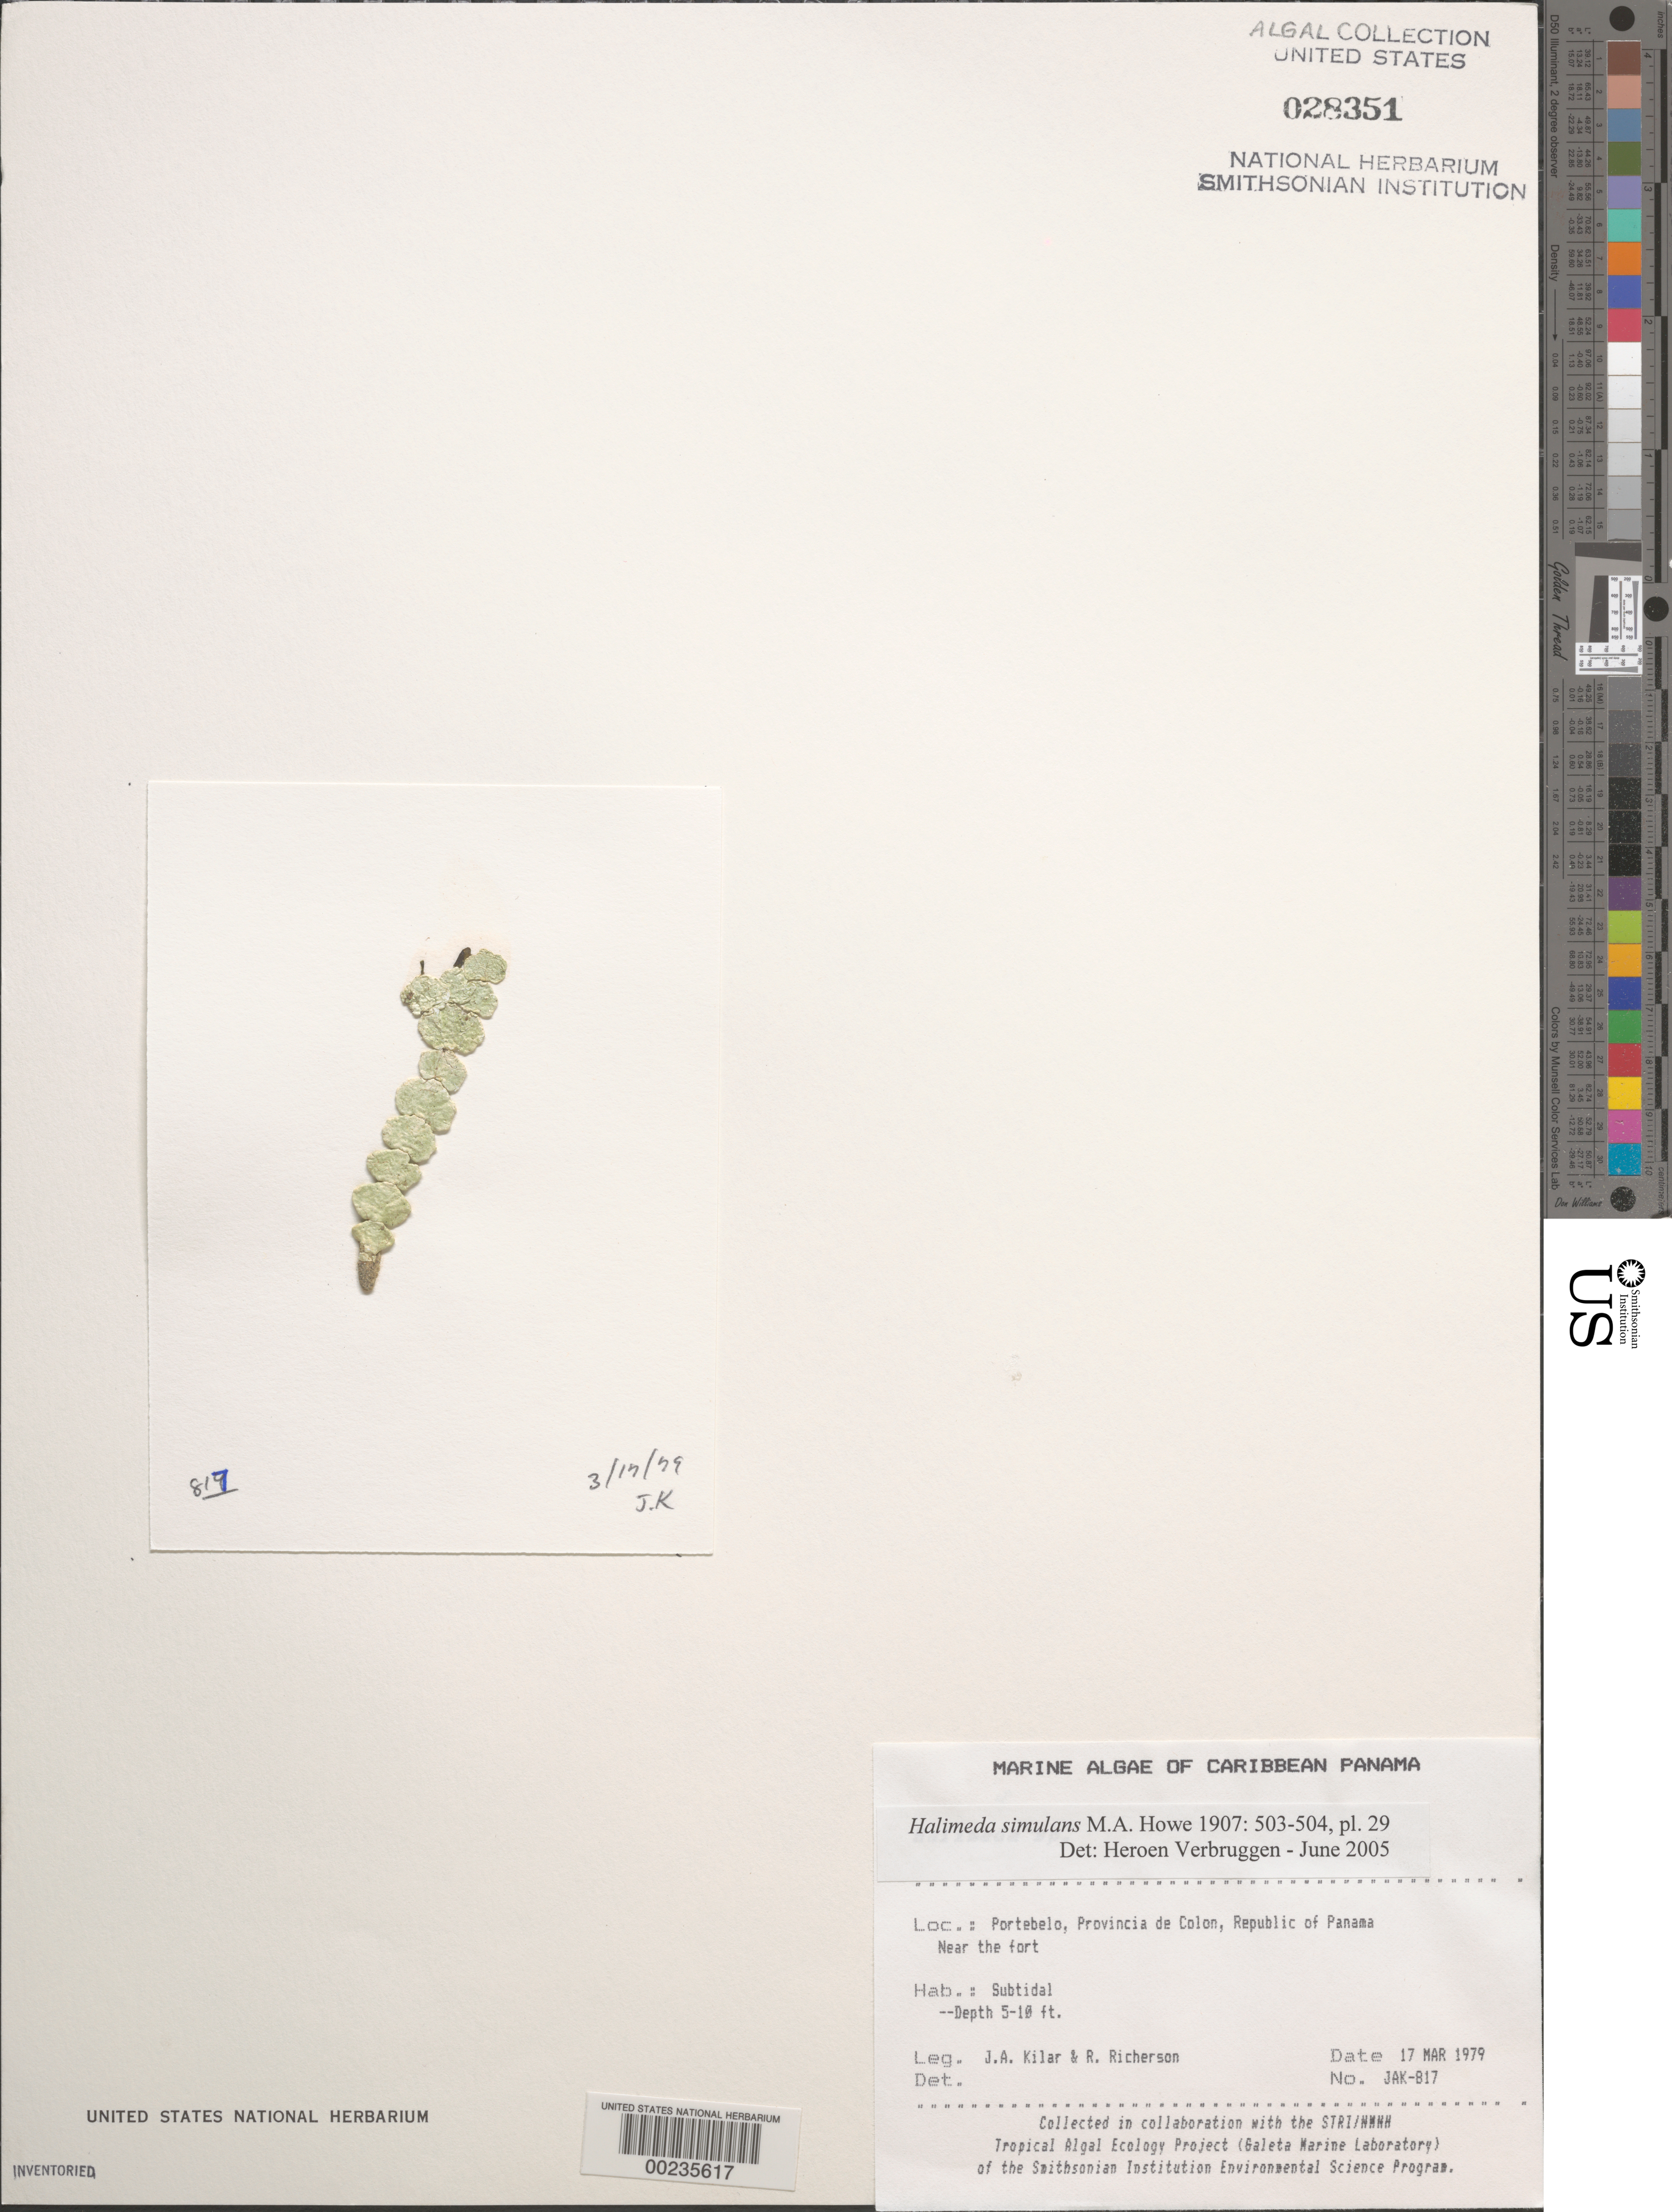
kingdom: Plantae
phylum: Chlorophyta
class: Ulvophyceae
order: Bryopsidales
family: Halimedaceae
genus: Halimeda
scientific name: Halimeda simulans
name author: M. Howe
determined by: Verbruggen, H.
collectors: J. A. Kilar & R. Richerson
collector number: JAK-817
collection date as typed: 17 Mar 1979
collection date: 1979-03-17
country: Panama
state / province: Colón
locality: Portebelo, near the Fort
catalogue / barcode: US 28351